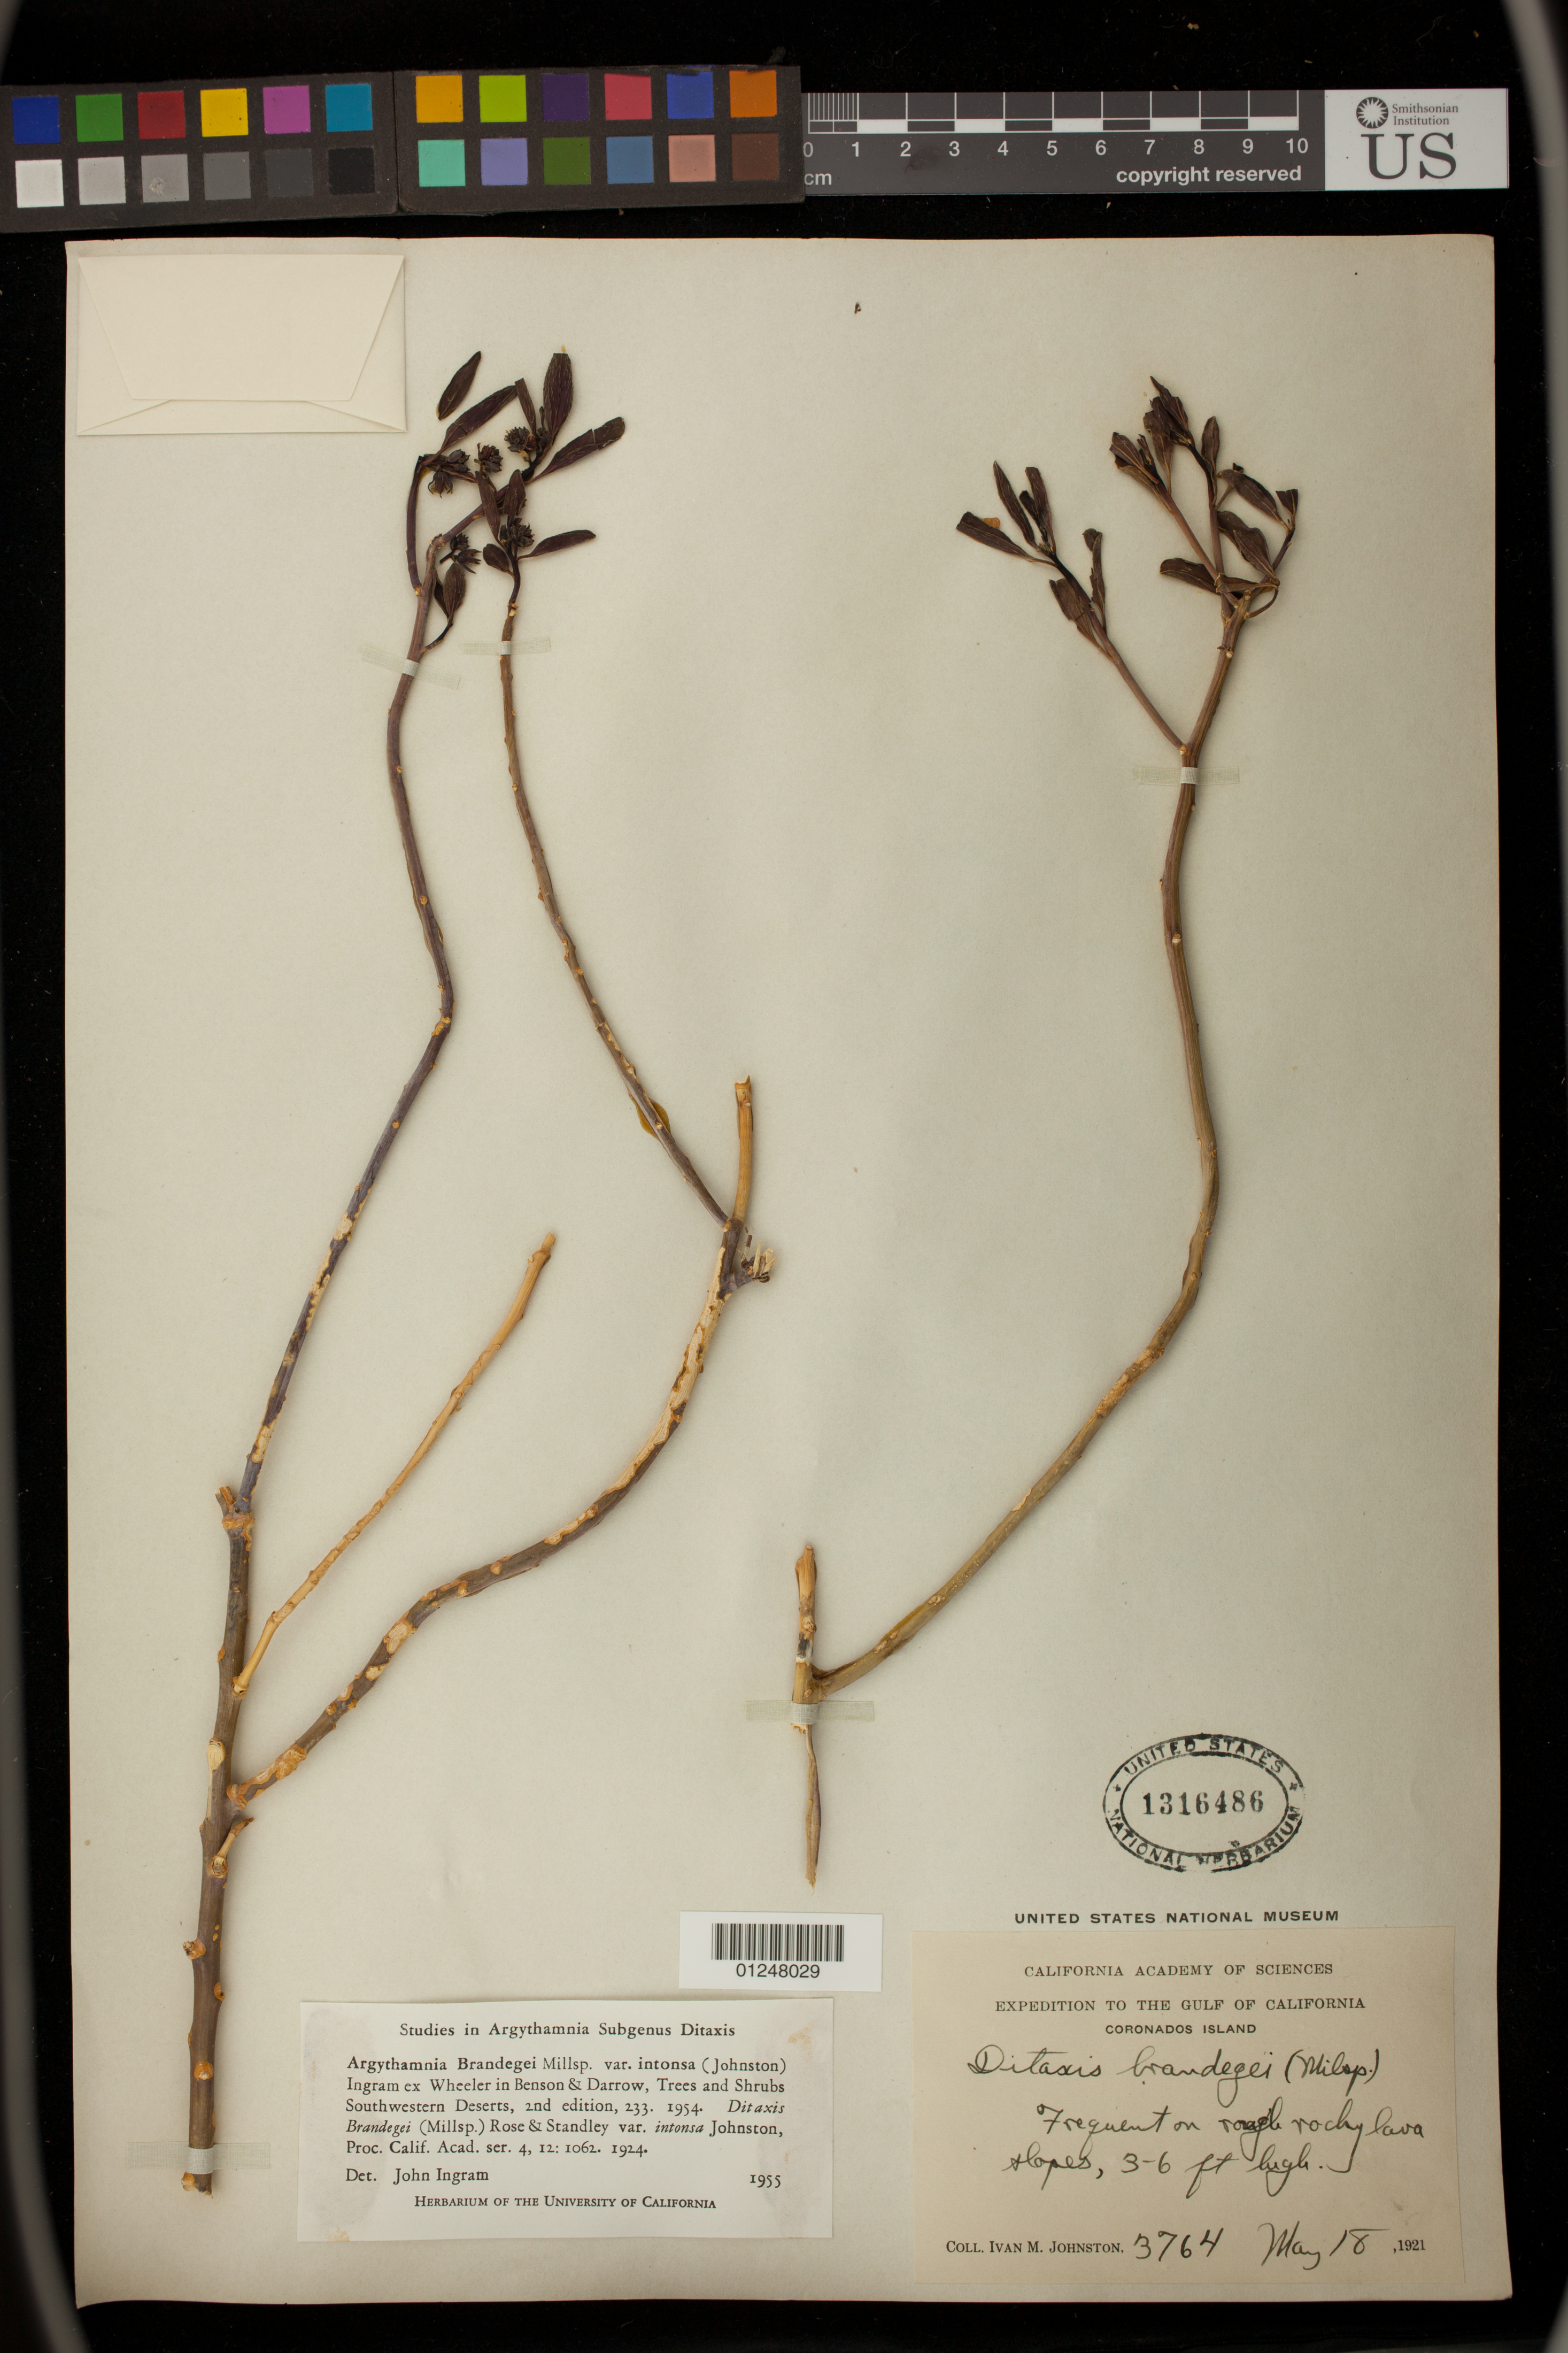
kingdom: Plantae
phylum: Tracheophyta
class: Magnoliopsida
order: Malpighiales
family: Euphorbiaceae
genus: Argythamnia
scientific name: Argythamnia brandegeei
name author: Millsp.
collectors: I.M. Johnston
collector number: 3764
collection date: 1921-05-18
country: Mexico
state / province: Baja California Norte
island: Coronados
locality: Rough rocky lava slopes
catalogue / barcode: US 1316486